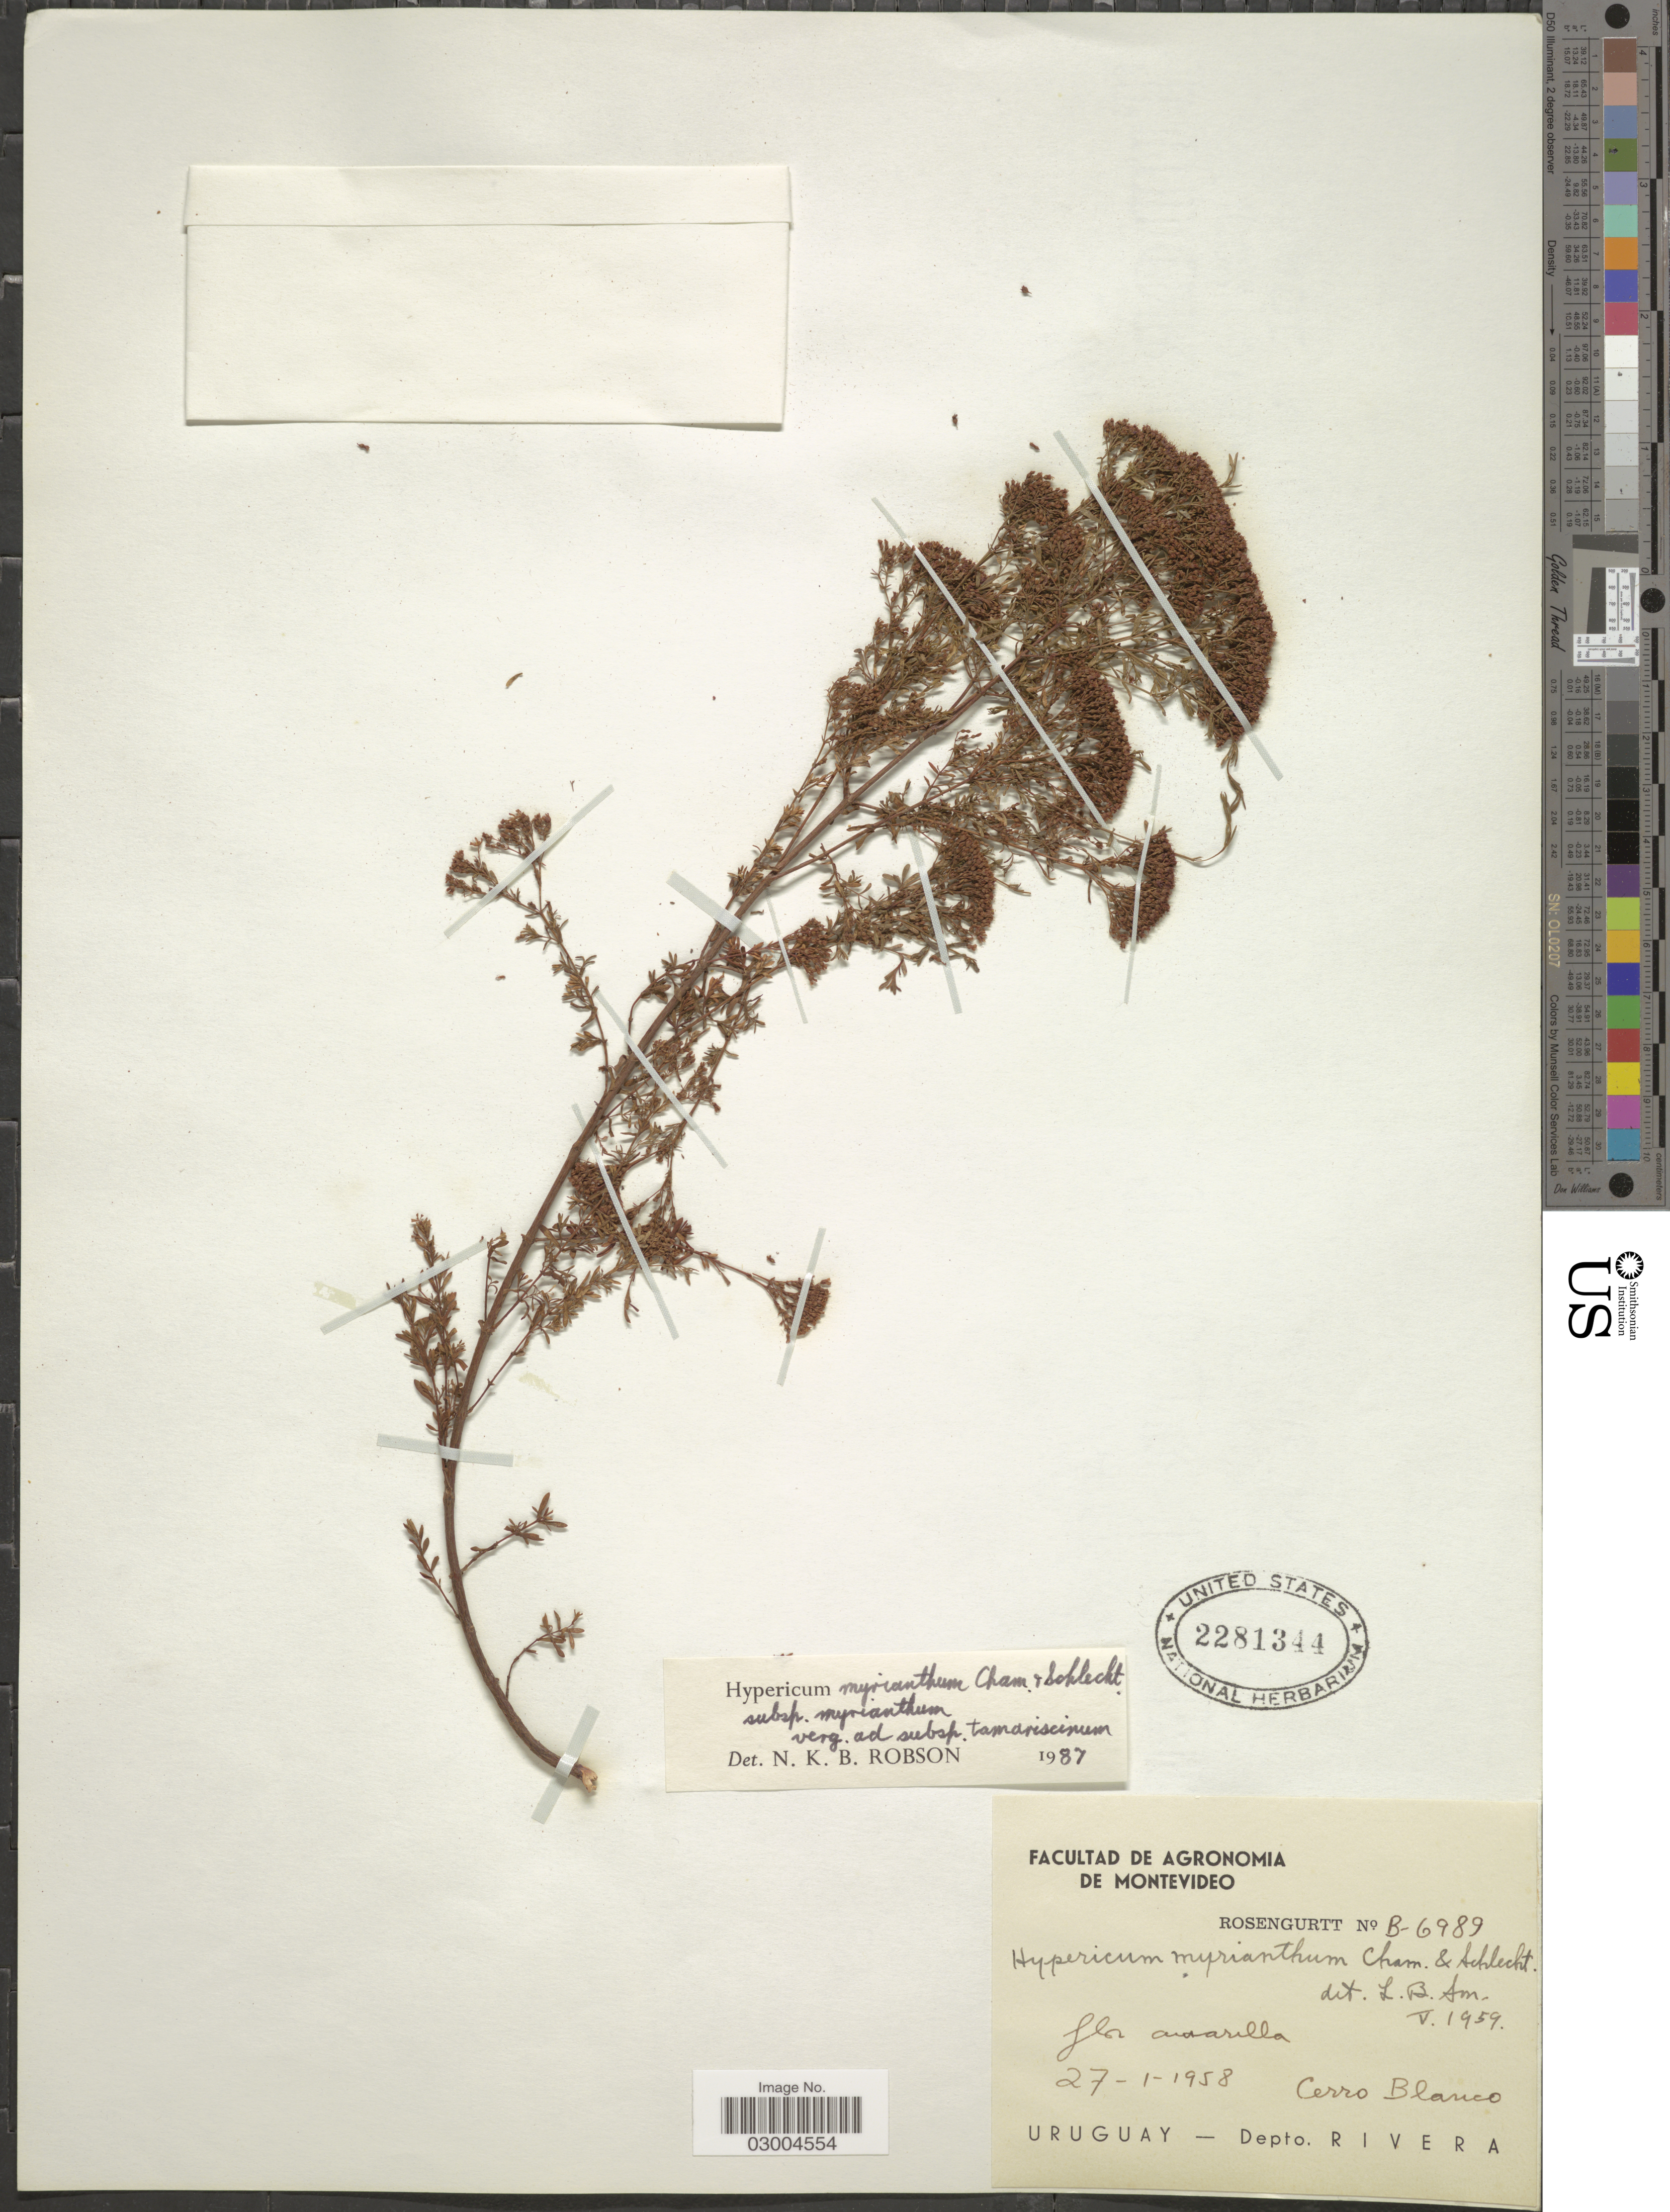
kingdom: Plantae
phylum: Tracheophyta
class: Magnoliopsida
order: Malpighiales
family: Hypericaceae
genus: Hypericum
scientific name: Hypericum myrianthum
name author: Cham. & Schltdl.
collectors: Rosengurtt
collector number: B-6989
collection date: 1958-01-27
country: Uruguay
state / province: Rivera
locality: Cerro Blanco. Depto. Rivera.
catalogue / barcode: US 2281344